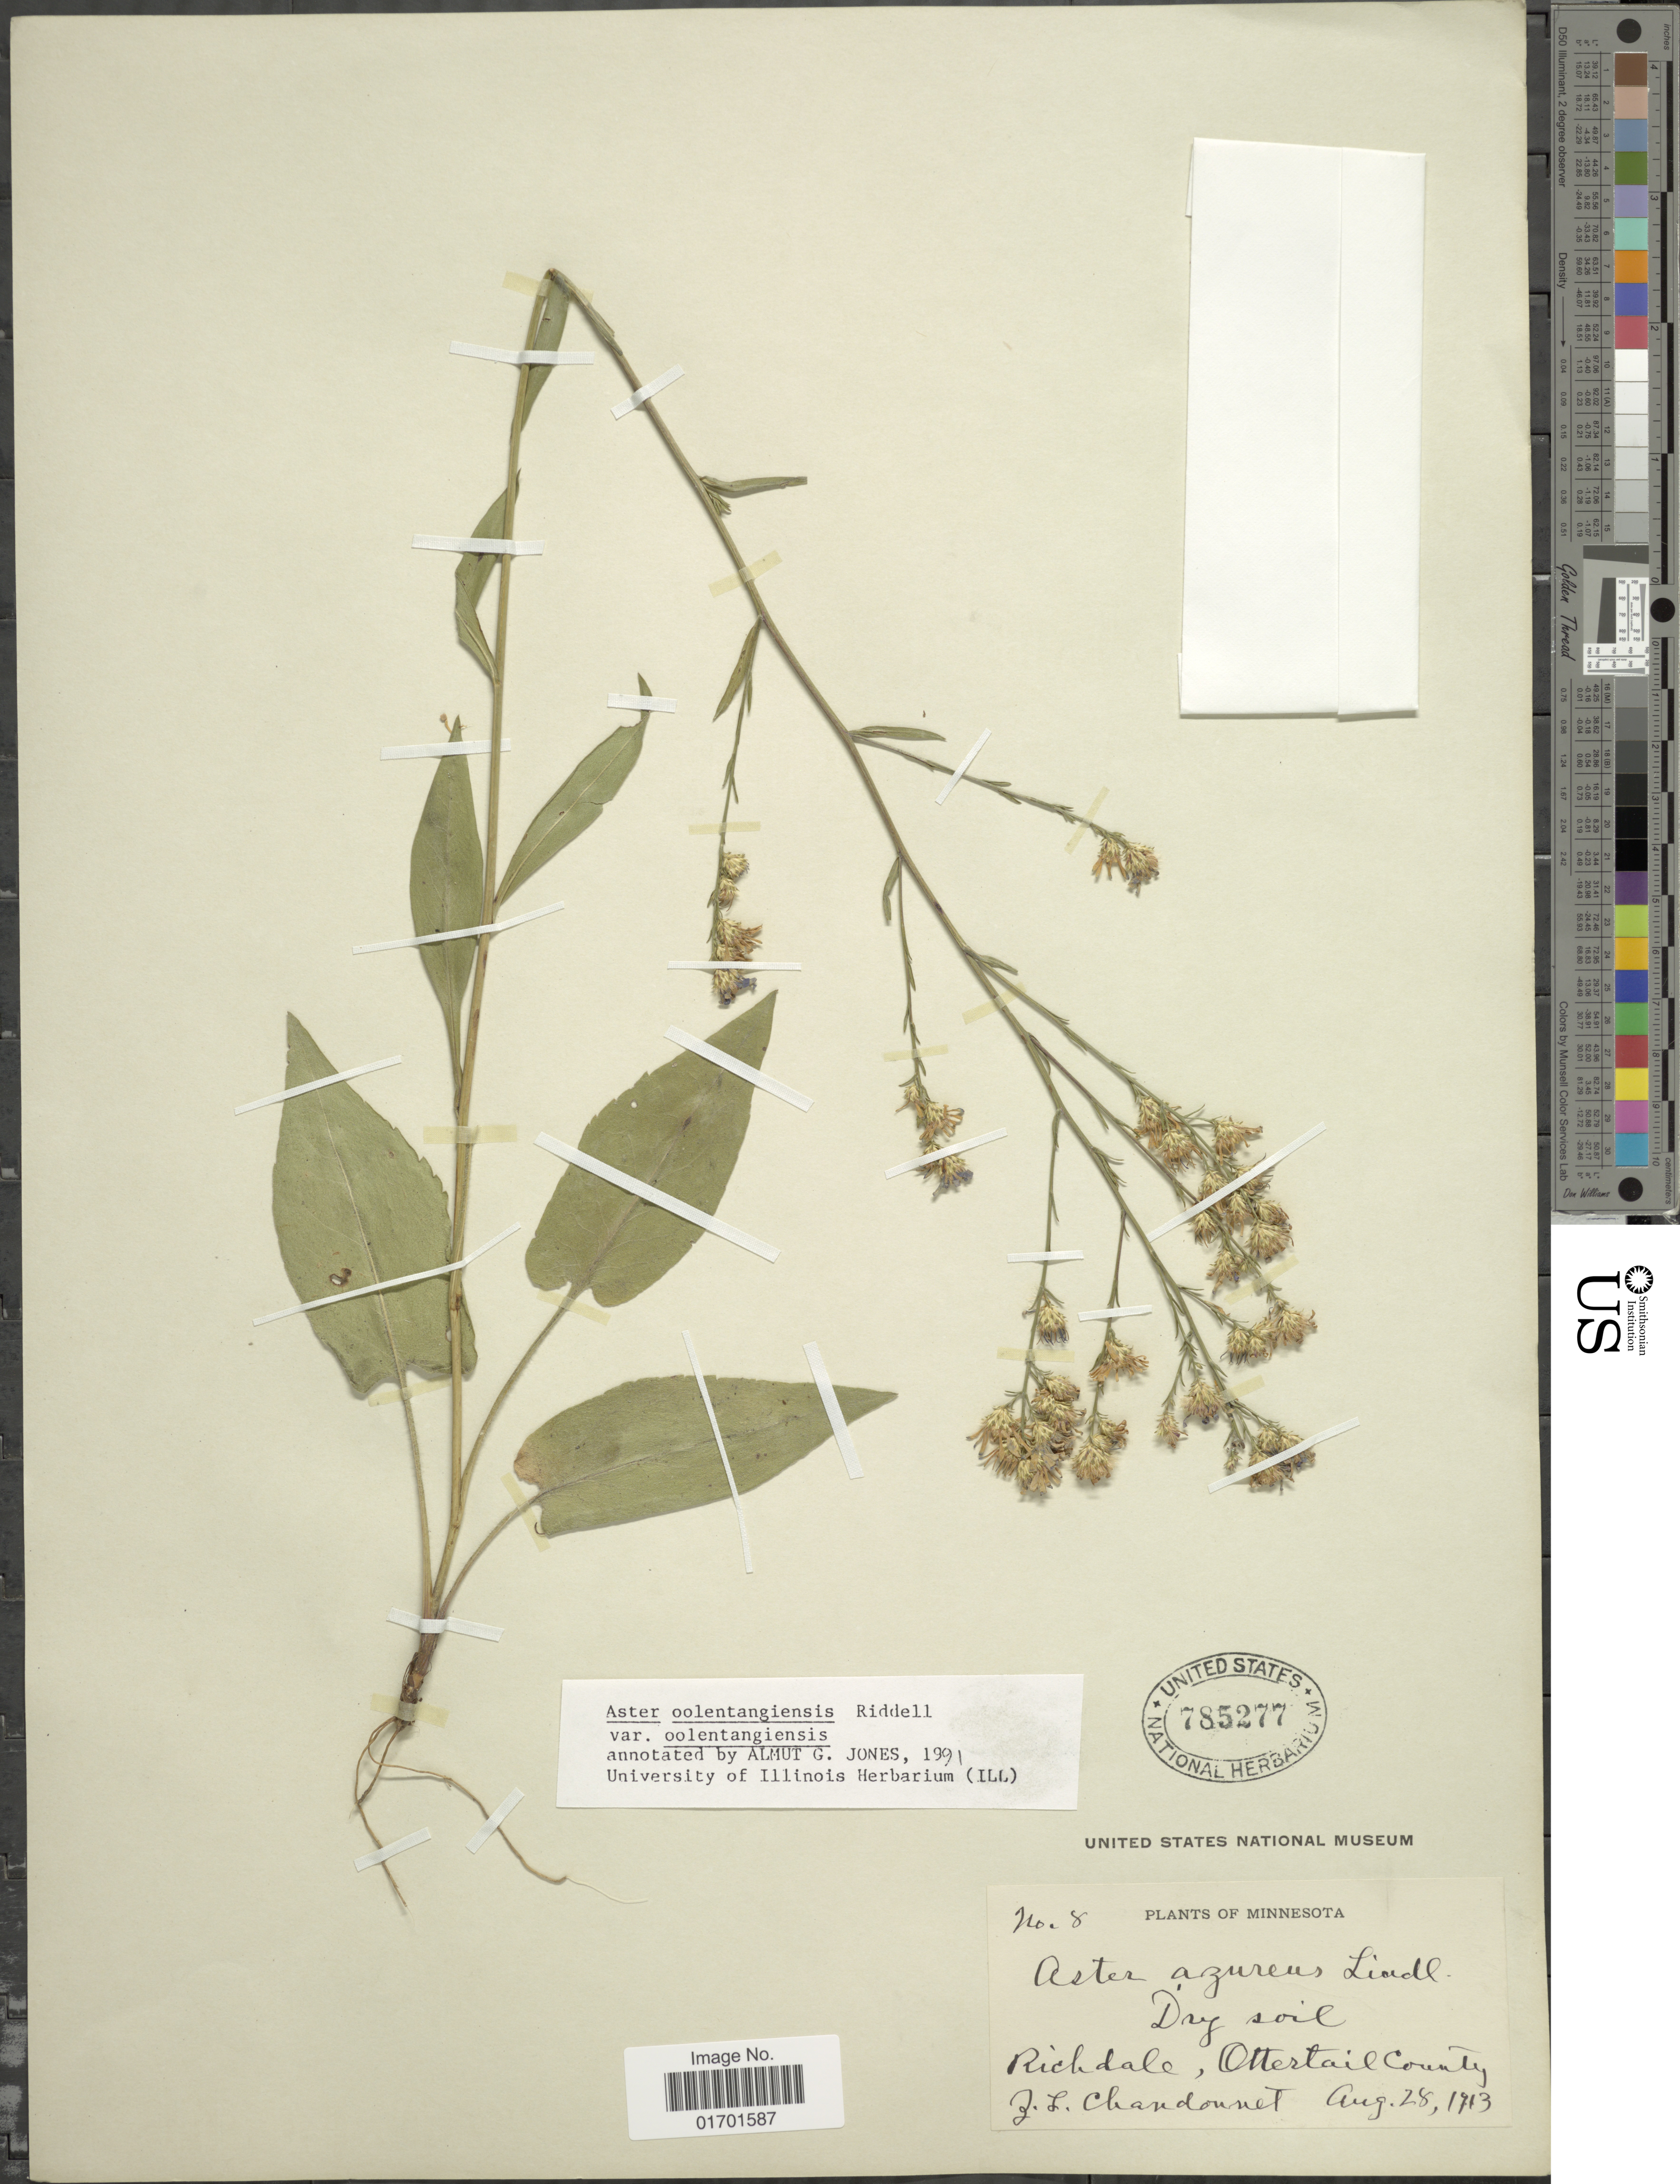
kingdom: Plantae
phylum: Tracheophyta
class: Magnoliopsida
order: Asterales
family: Asteraceae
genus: Symphyotrichum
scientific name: Symphyotrichum oolentangiense var. oolentangiense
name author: G.L. Nesom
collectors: Z. Chandonnet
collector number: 8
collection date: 1913-08-28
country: United States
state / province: Minnesota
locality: Richdale, Otter tail County.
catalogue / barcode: US 785277